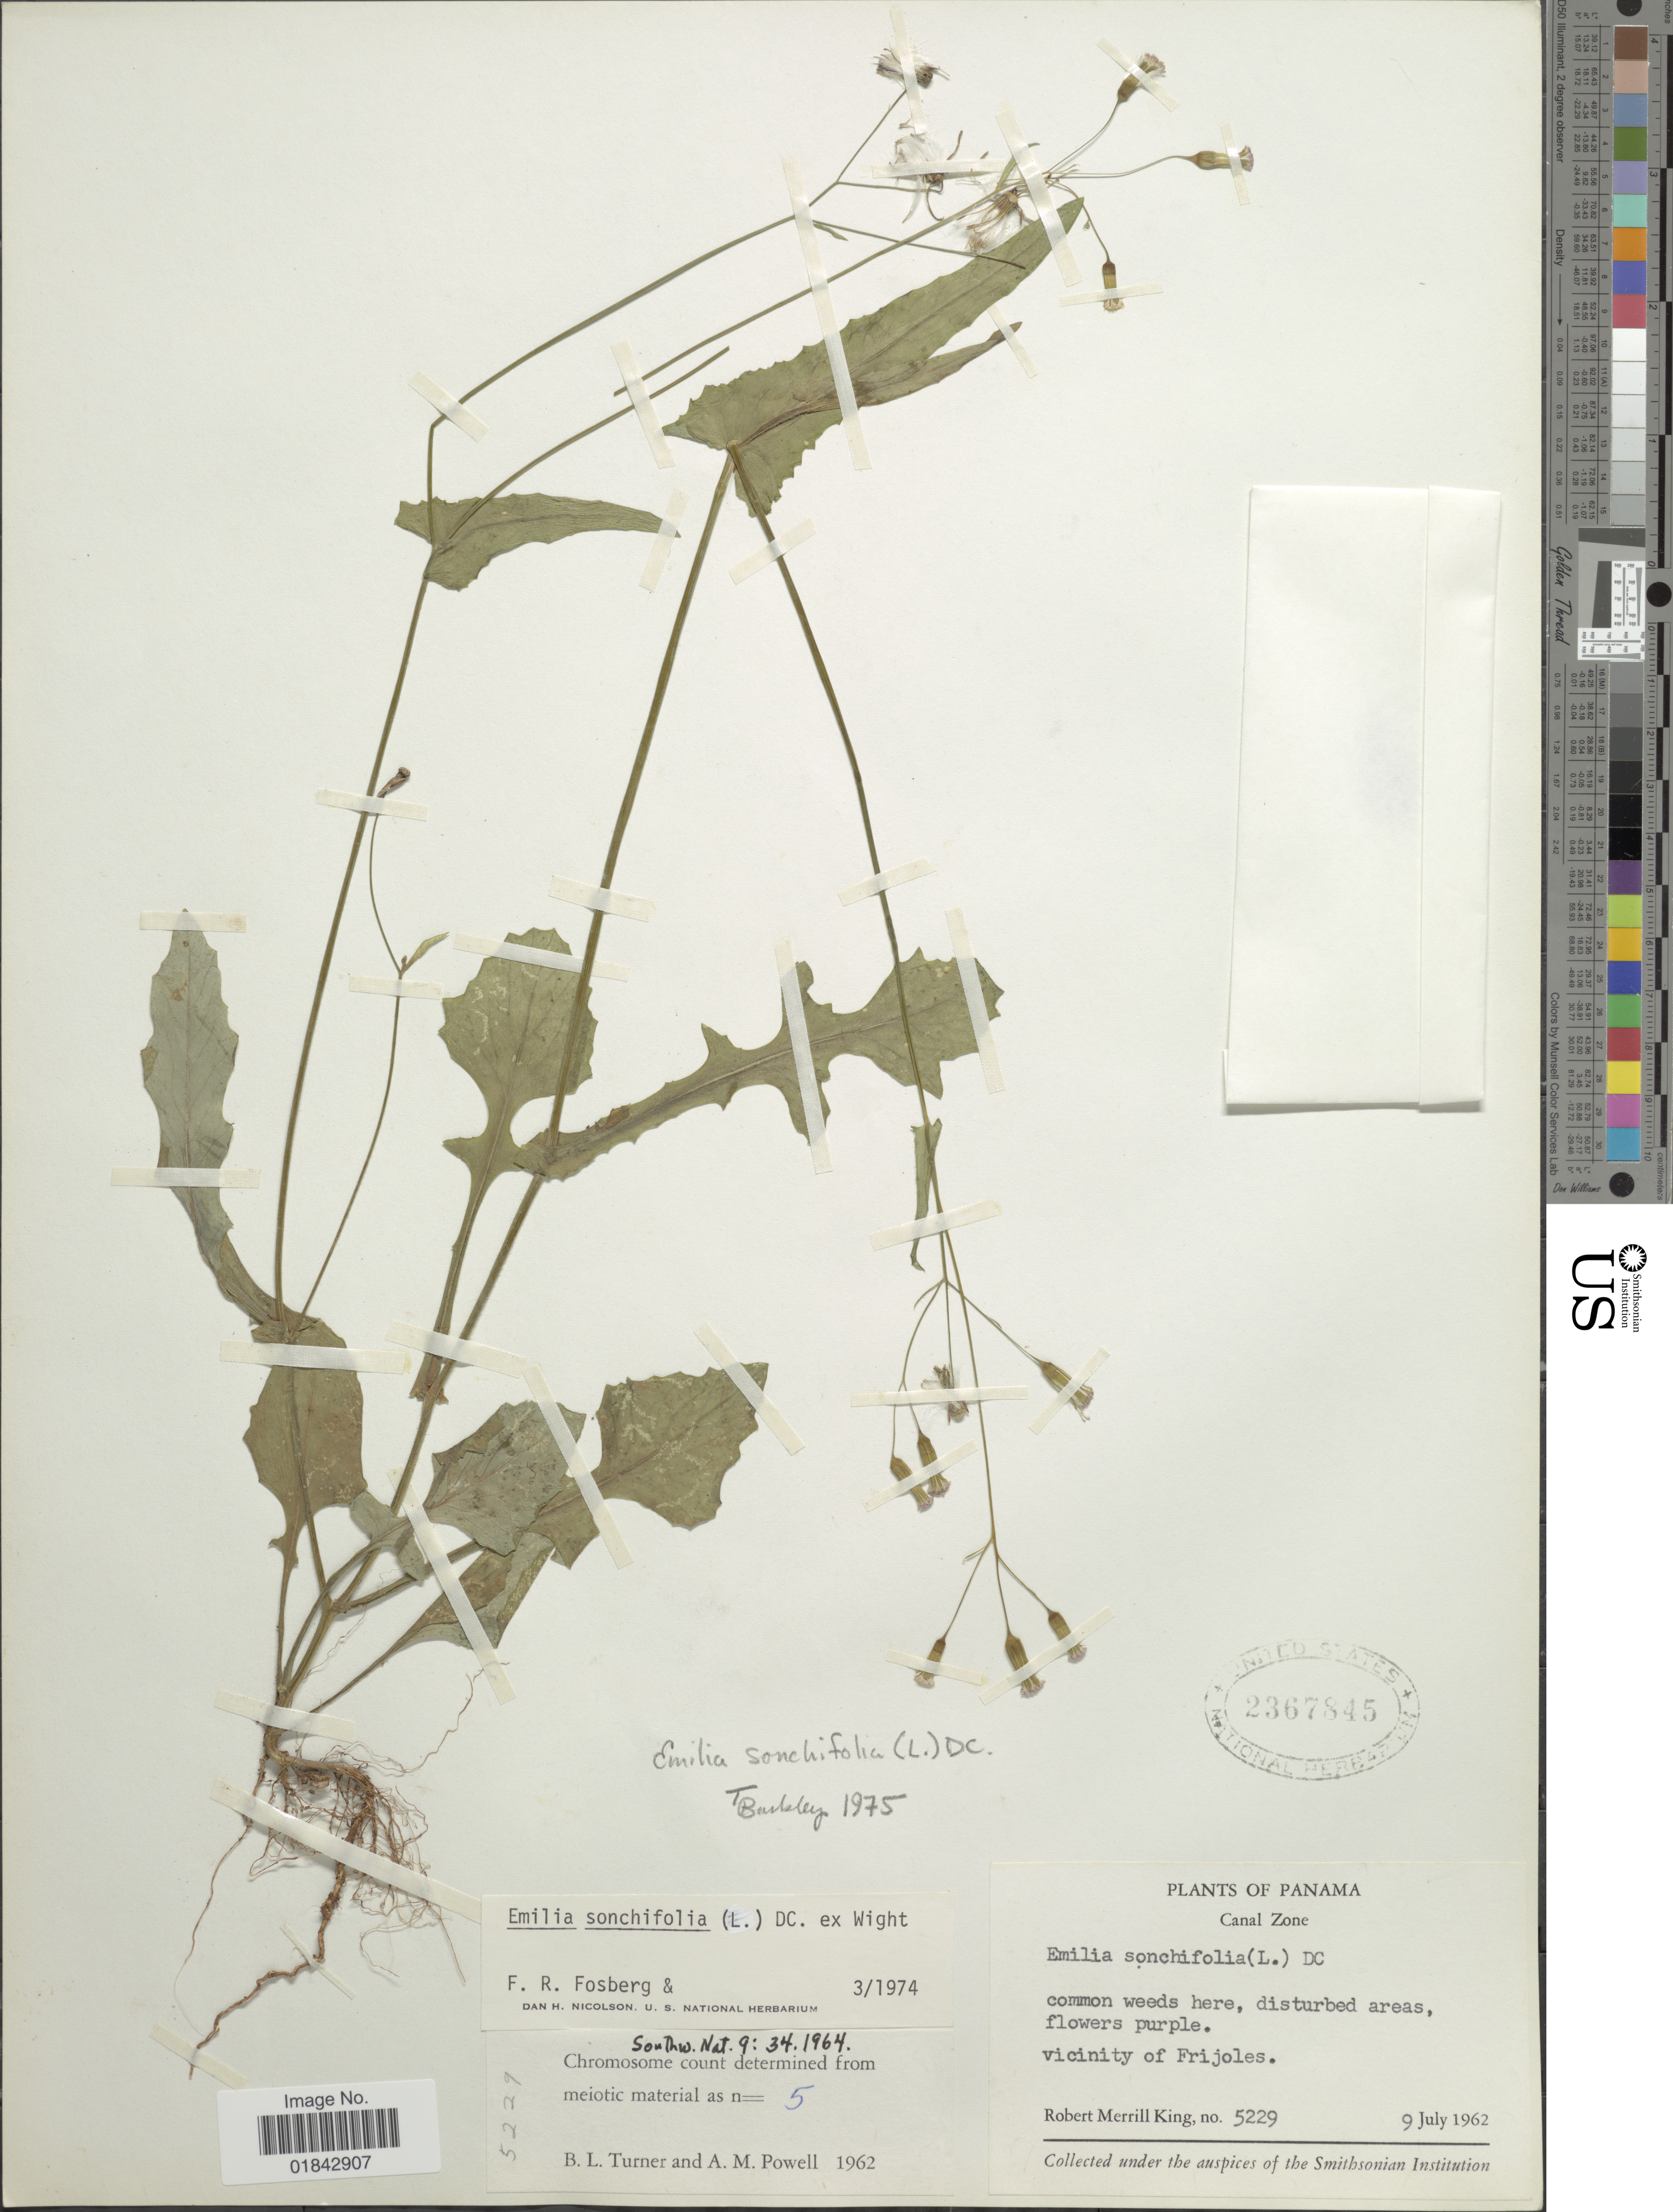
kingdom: Plantae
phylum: Tracheophyta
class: Magnoliopsida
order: Asterales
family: Asteraceae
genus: Emilia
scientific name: Emilia sonchifolia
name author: (L.) DC.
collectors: R. M. King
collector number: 5229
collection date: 1962-07-09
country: Panama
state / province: Colón / Panamá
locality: Common weeds here, disturbed areas, vicinity of Frijoles, Canal Zone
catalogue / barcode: US 2367845